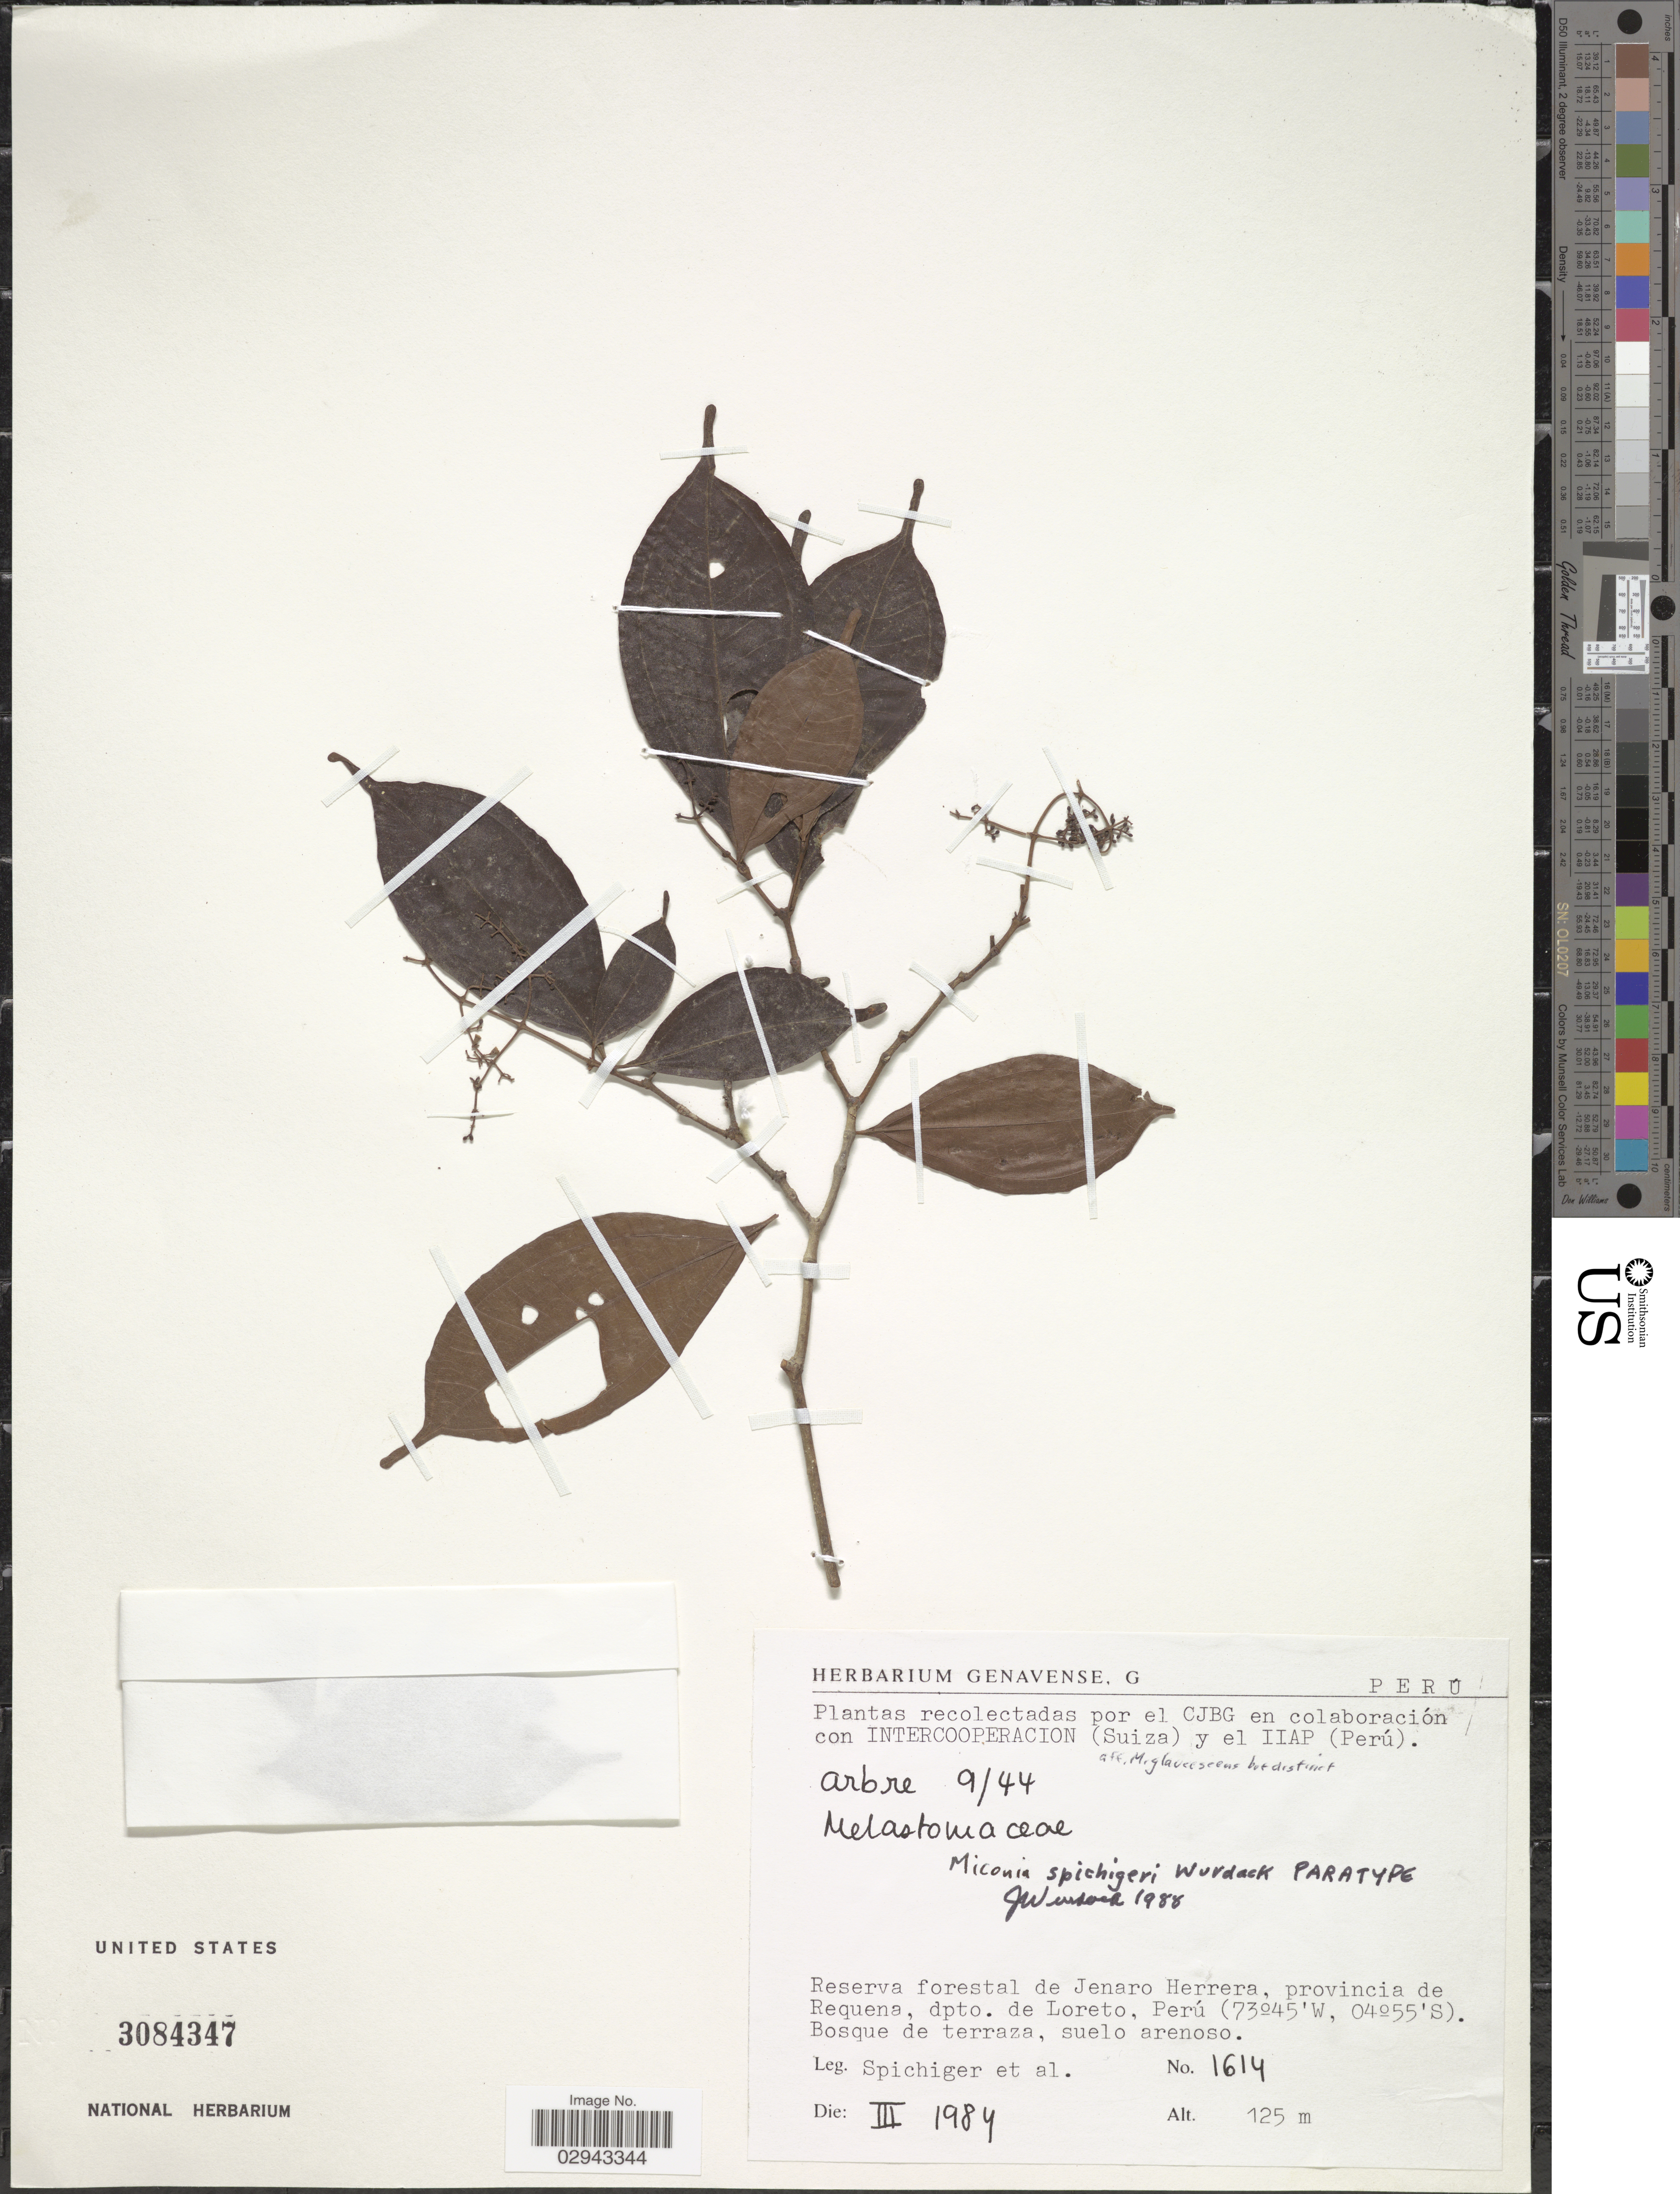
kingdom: Plantae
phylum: Tracheophyta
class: Magnoliopsida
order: Myrtales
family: Melastomataceae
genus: Miconia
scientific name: Miconia spichigeri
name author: Wurdack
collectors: Spichiger & et al.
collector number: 1614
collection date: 1984-03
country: Peru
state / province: Loreto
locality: Reserva forestal de Jenaro Herrera, provincia de Requena, dpto. de Loreto.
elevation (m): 125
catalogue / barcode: US 3084347